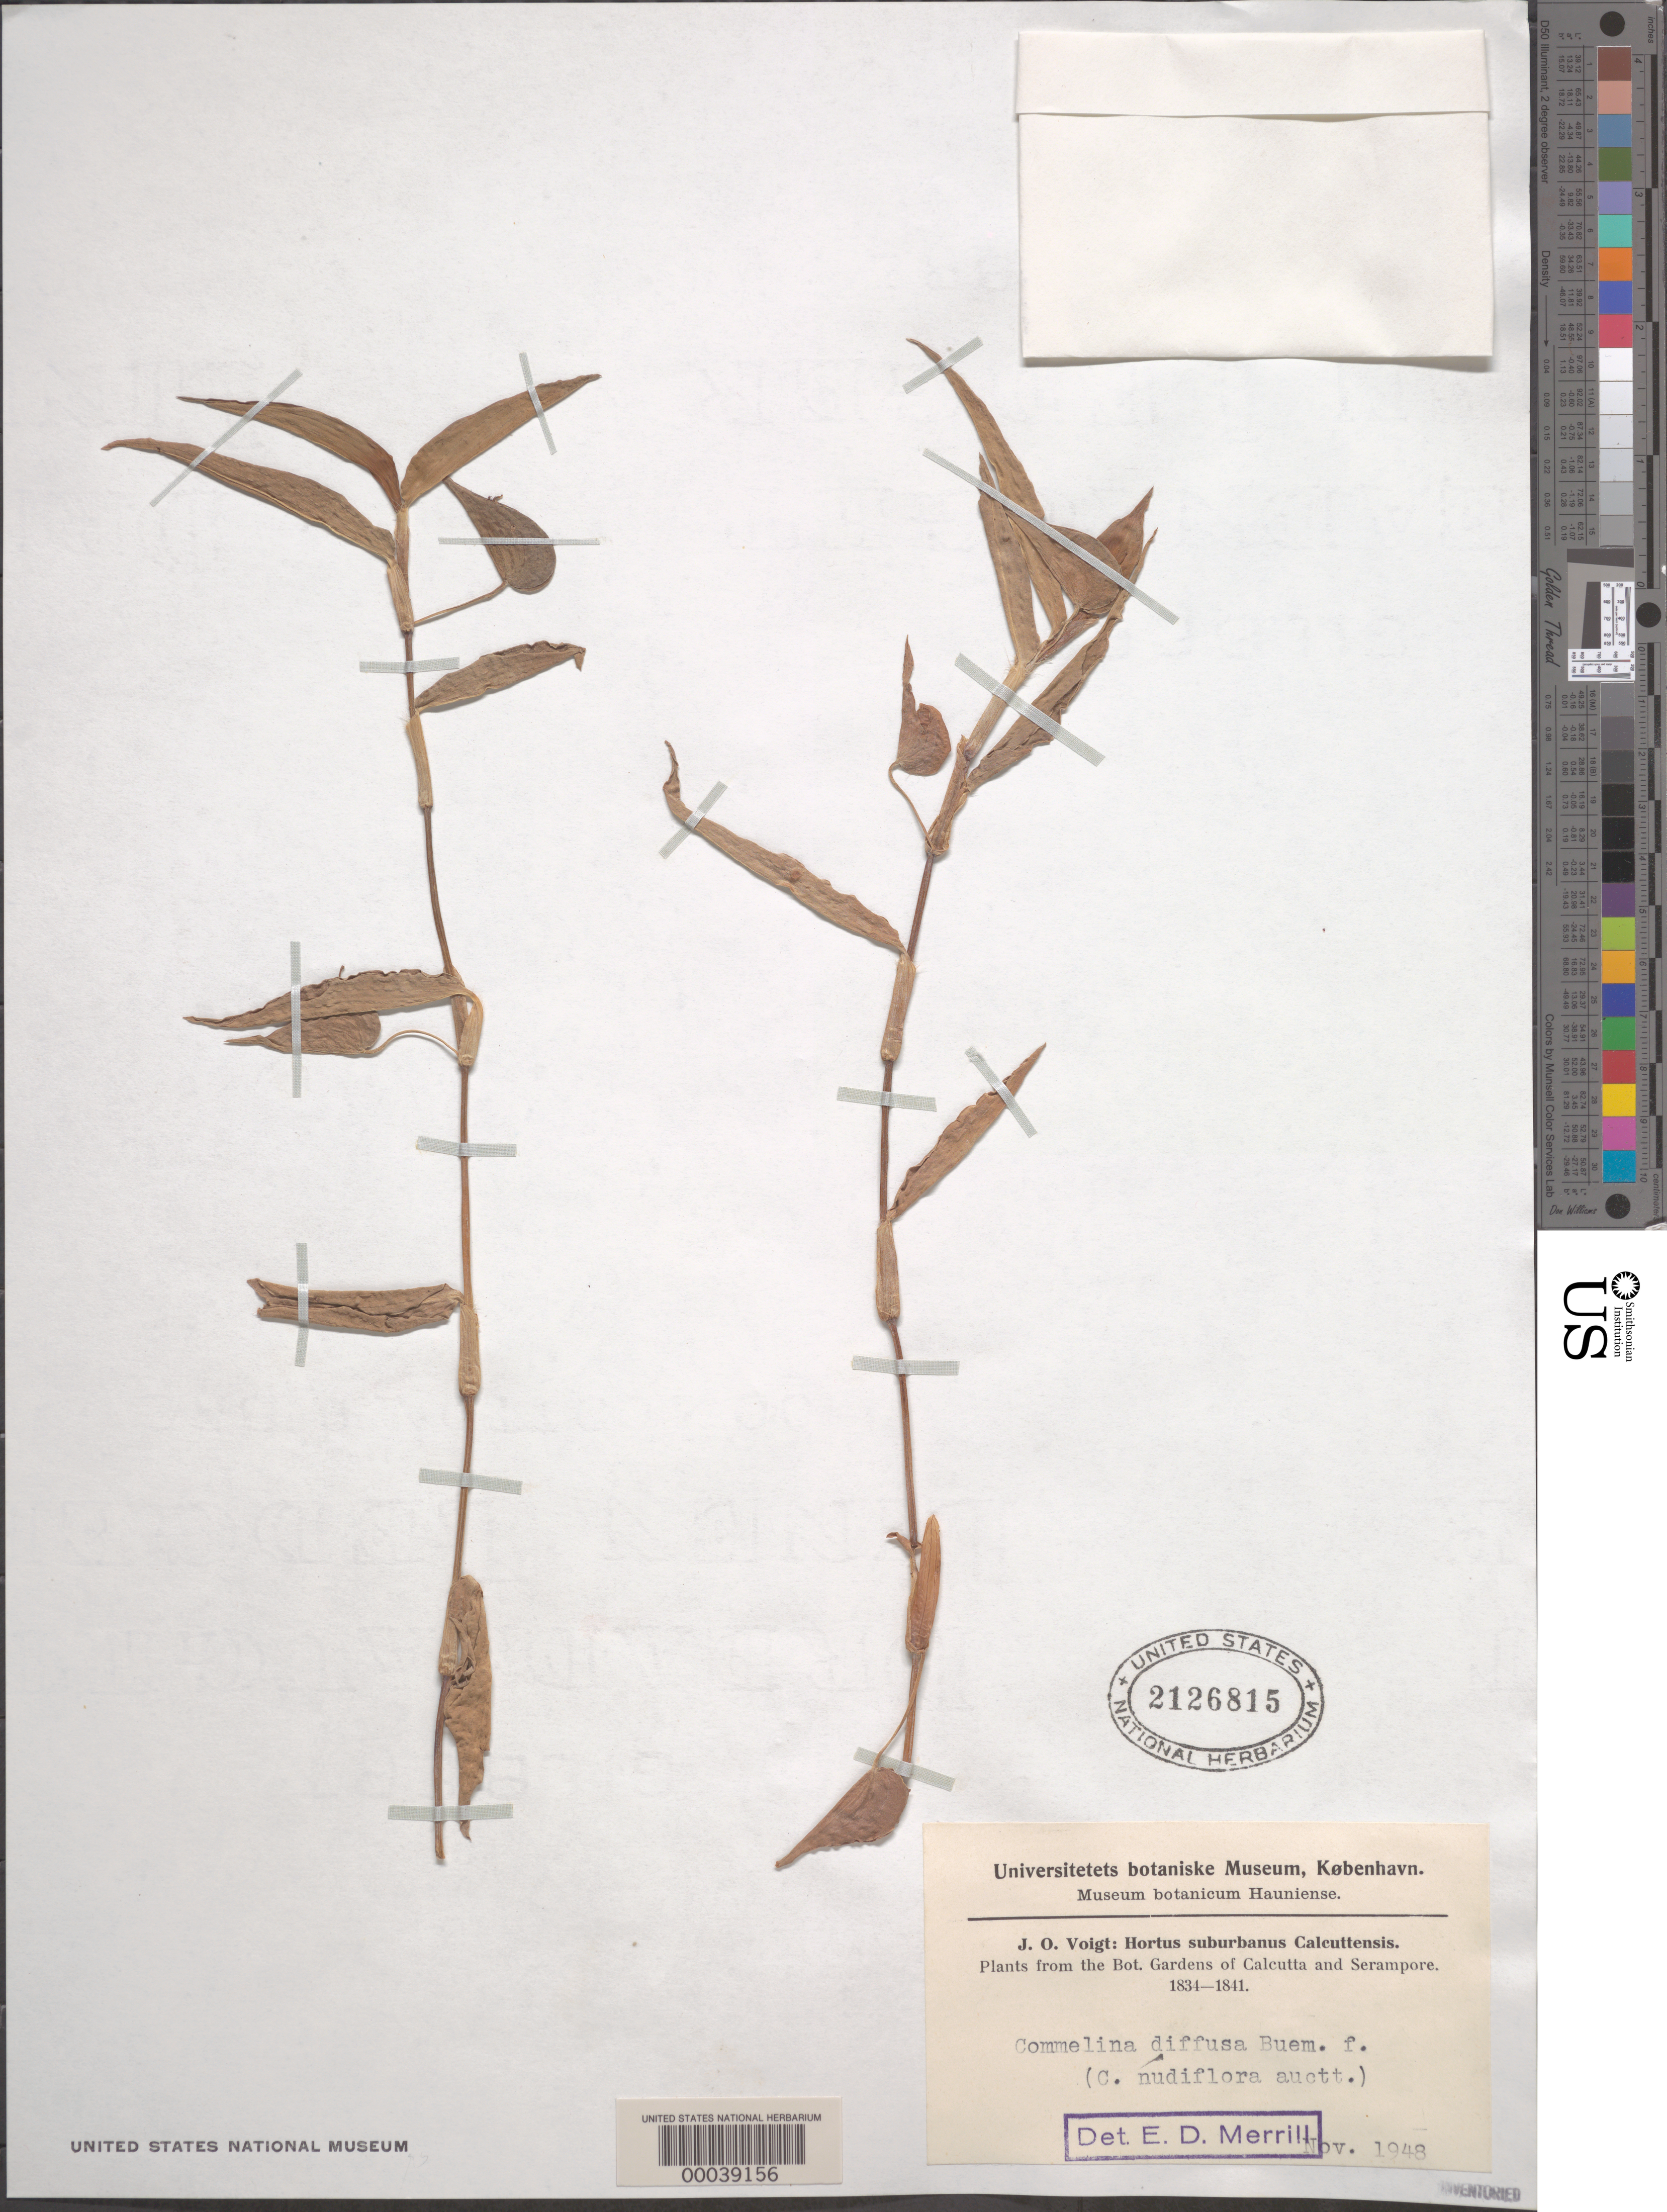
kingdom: Plantae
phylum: Tracheophyta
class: Liliopsida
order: Commelinales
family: Commelinaceae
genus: Commelina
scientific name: Commelina diffusa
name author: Burm. f.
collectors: J. O. Voigt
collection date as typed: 1834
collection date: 1834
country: India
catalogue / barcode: US 2126815